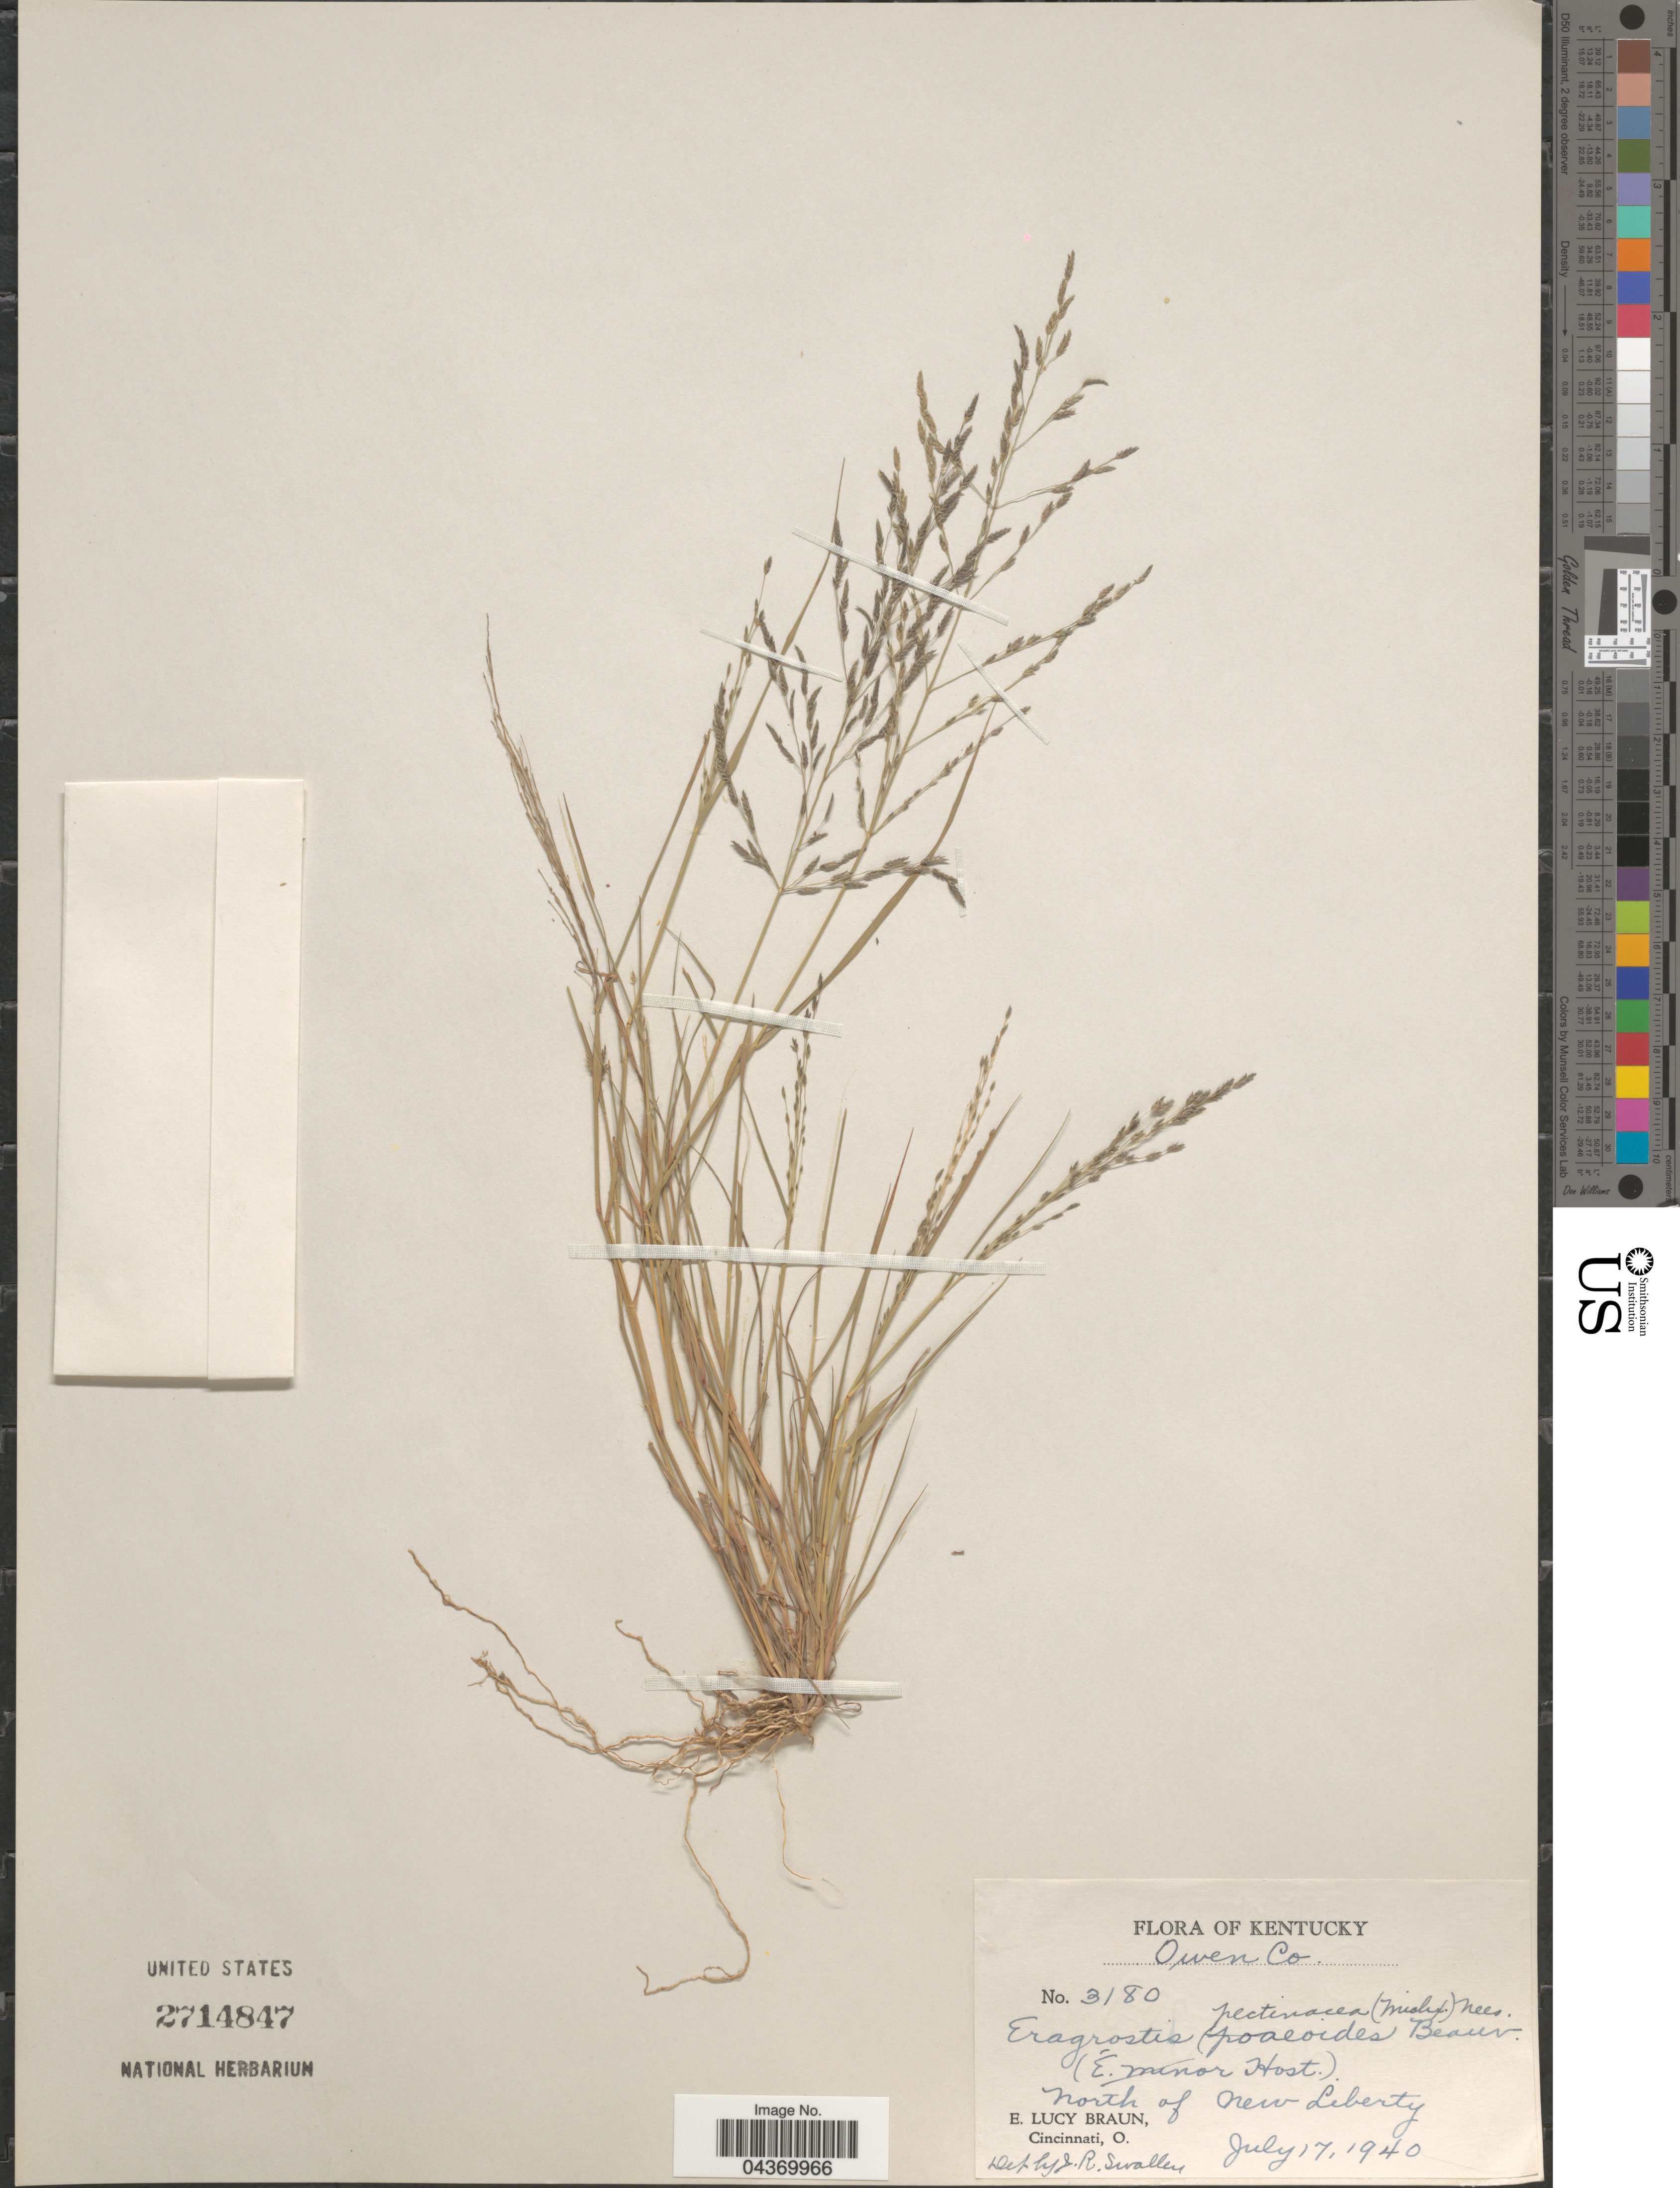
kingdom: Plantae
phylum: Tracheophyta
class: Liliopsida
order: Poales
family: Poaceae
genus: Eragrostis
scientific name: Eragrostis pectinacea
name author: (Michx.) Nees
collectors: E. L. Braun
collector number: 3180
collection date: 1940-07-17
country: United States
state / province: Kentucky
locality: Owen Co. North of New Liberty.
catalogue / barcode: US 2714847